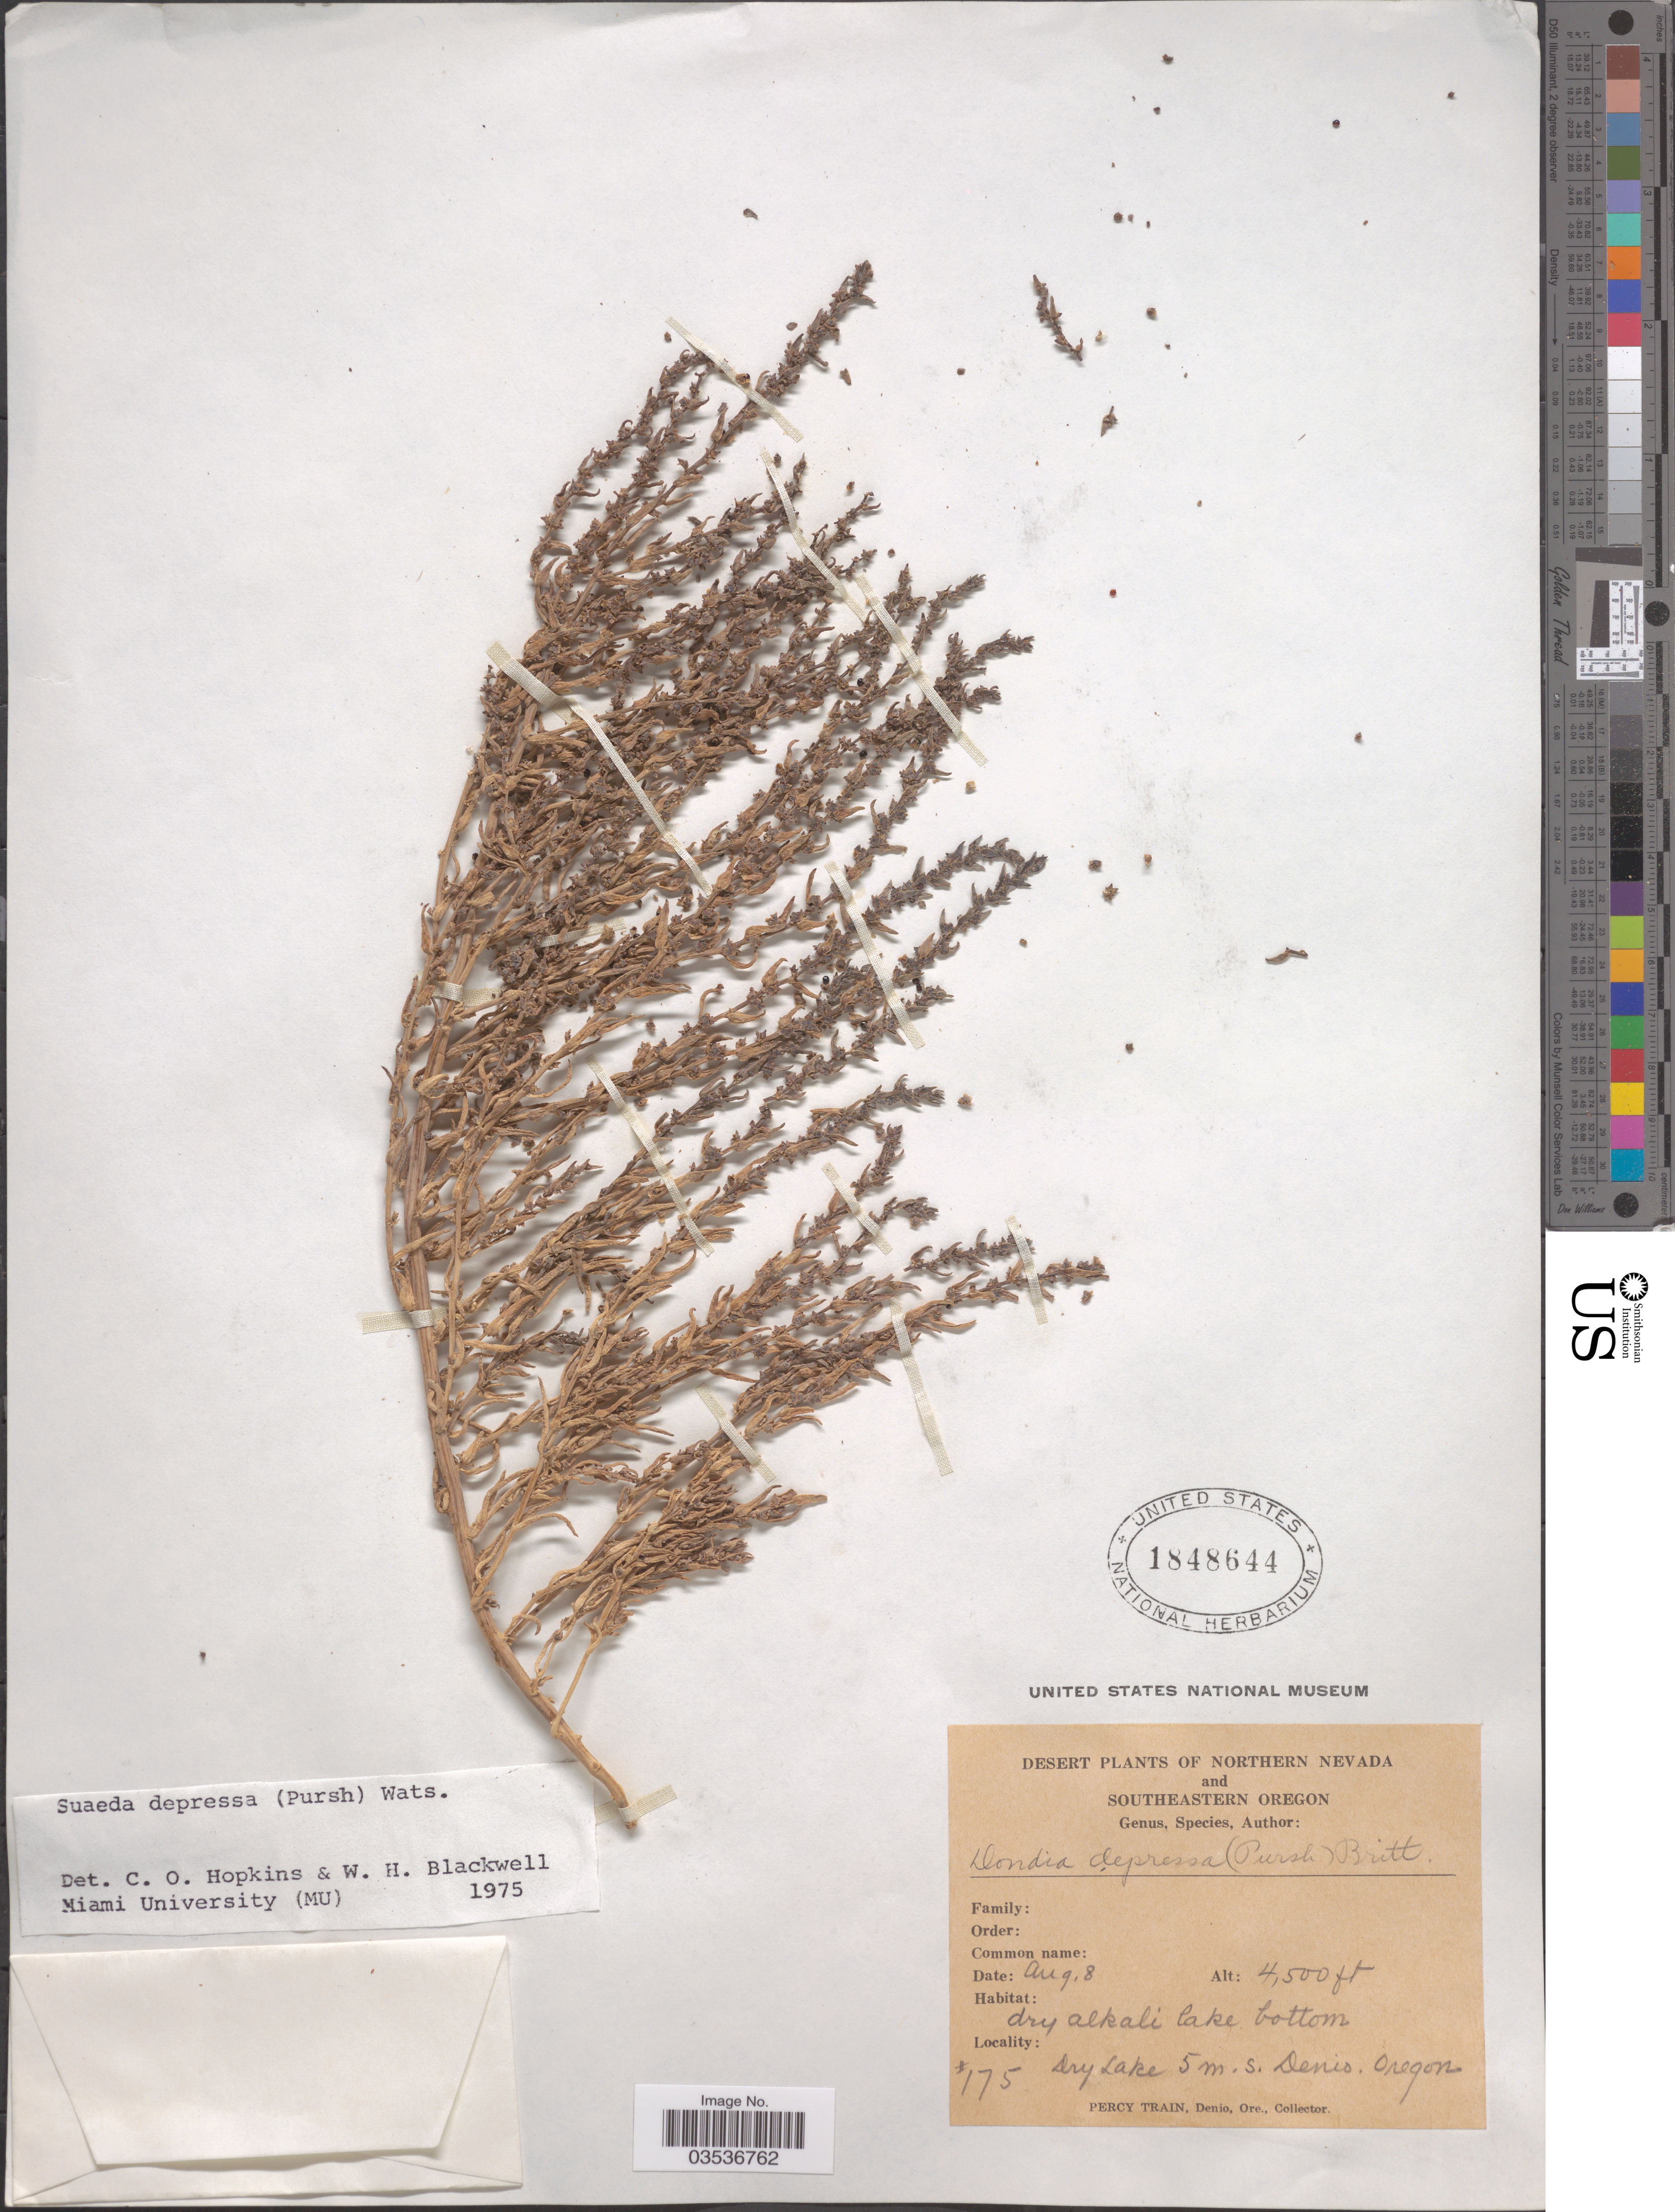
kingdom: Plantae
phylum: Tracheophyta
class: Magnoliopsida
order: Caryophyllales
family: Amaranthaceae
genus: Suaeda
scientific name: Suaeda depressa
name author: (Pursh) S. Watson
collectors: P. Train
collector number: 175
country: United States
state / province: Oregon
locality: Southeastern Oregon. Dry Lake 5 m.s. Denio.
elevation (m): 1372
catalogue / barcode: US 1848644